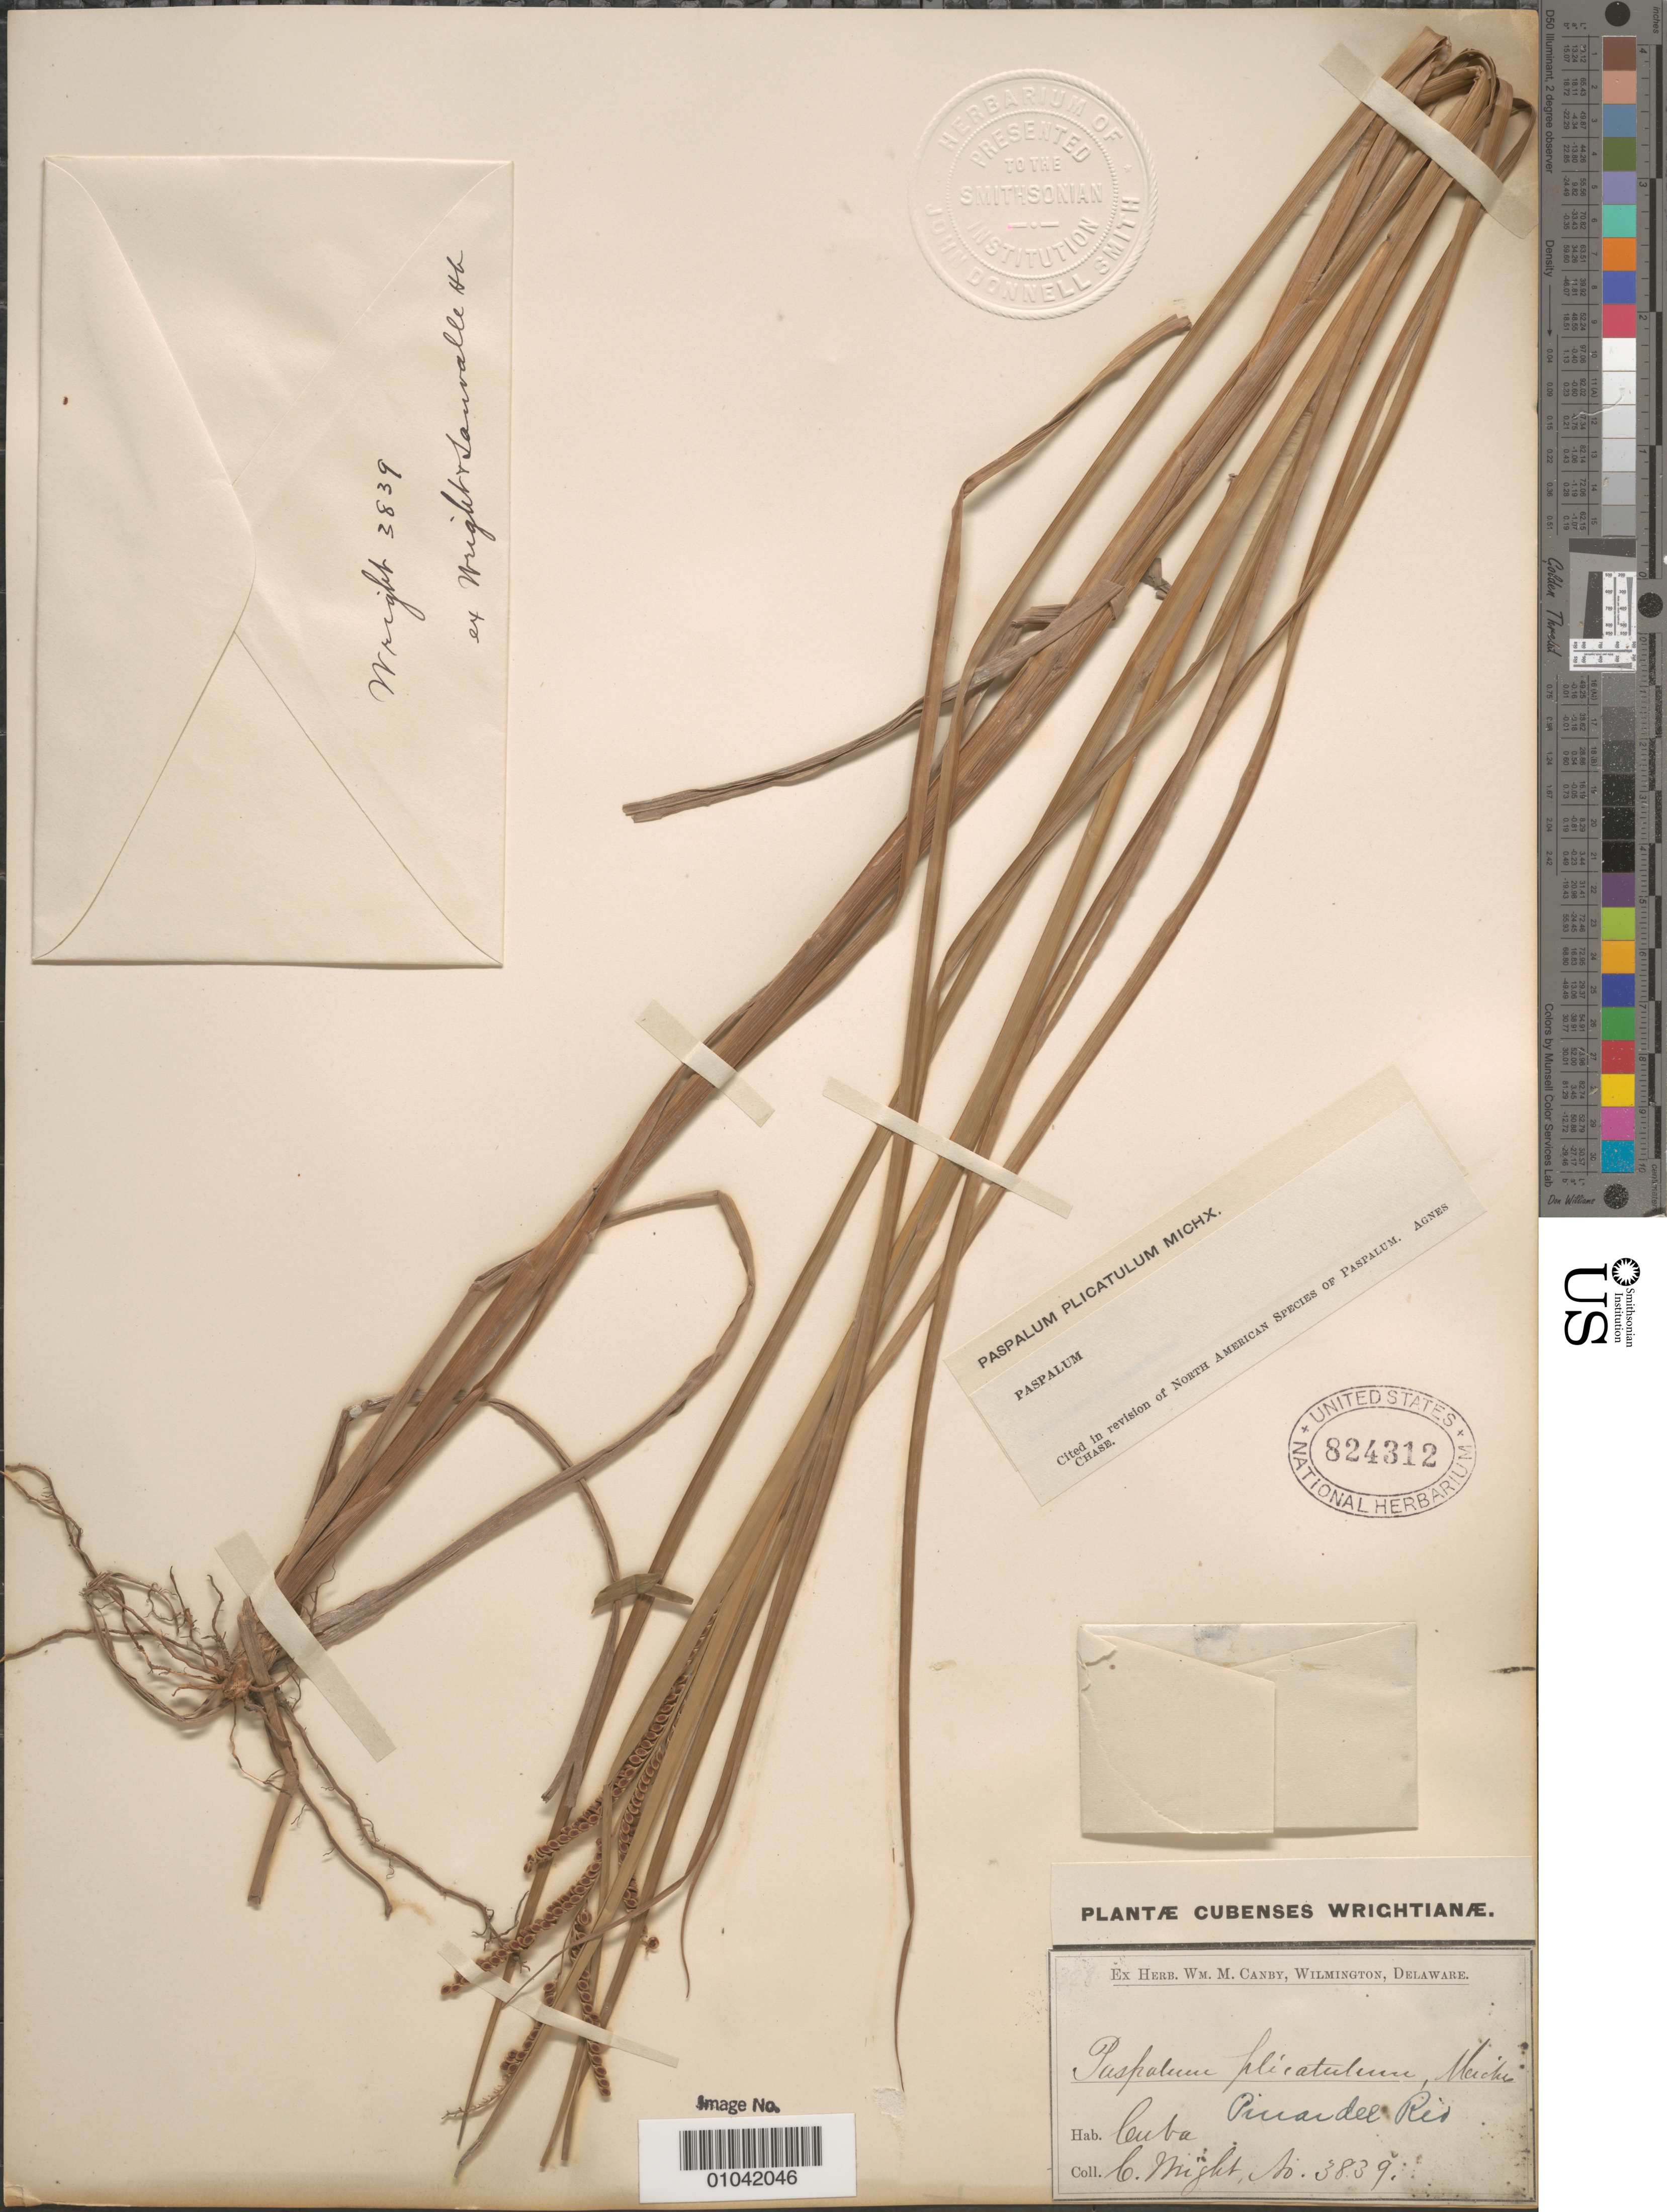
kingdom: Plantae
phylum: Tracheophyta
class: Liliopsida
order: Poales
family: Poaceae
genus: Paspalum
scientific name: Paspalum plicatulum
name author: Michx.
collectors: C. Wright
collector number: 3839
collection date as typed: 1800 to -- --- 1899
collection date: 1800/1899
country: Cuba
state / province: Pinar del Rio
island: Cuba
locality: Pinar del Rio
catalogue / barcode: US 824312